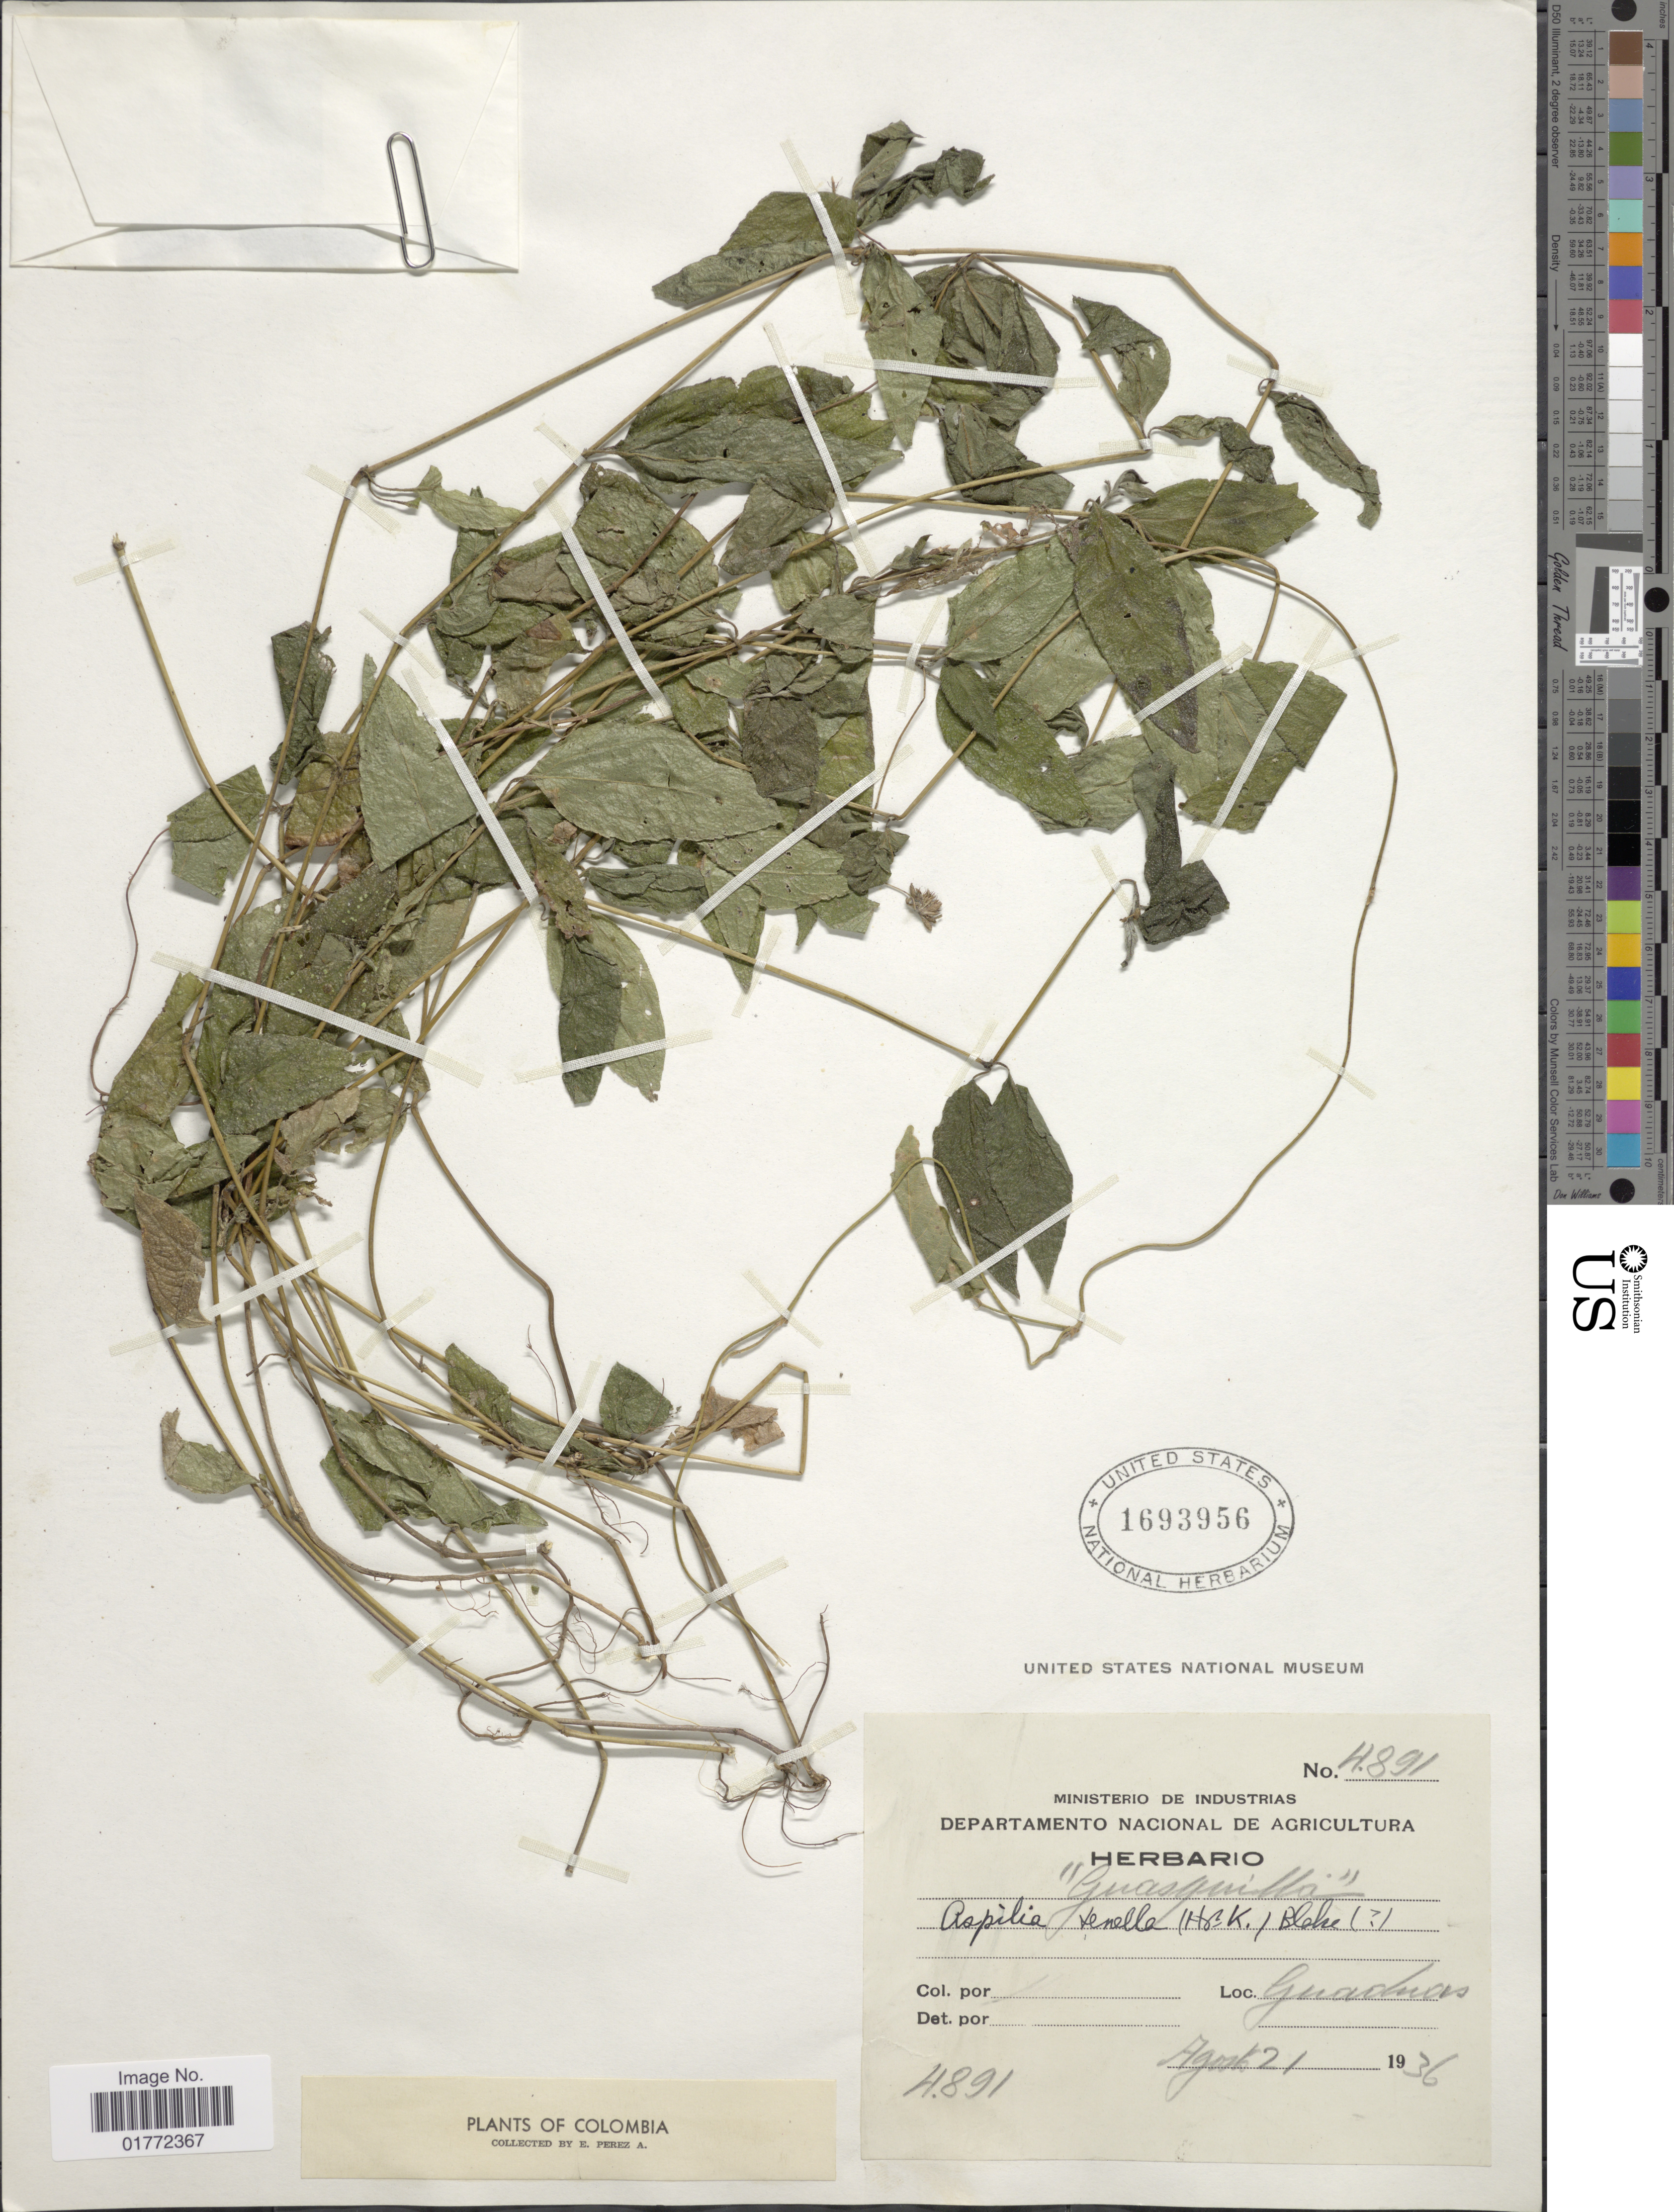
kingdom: Plantae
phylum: Tracheophyta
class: Magnoliopsida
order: Asterales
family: Asteraceae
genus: Eleutheranthera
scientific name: Eleutheranthera tenella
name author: (Kunth) H. Rob.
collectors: E. Pérez Arbeláez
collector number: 4891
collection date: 1936-08-21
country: Colombia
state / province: Nariño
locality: Guaduas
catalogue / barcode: US 1693956